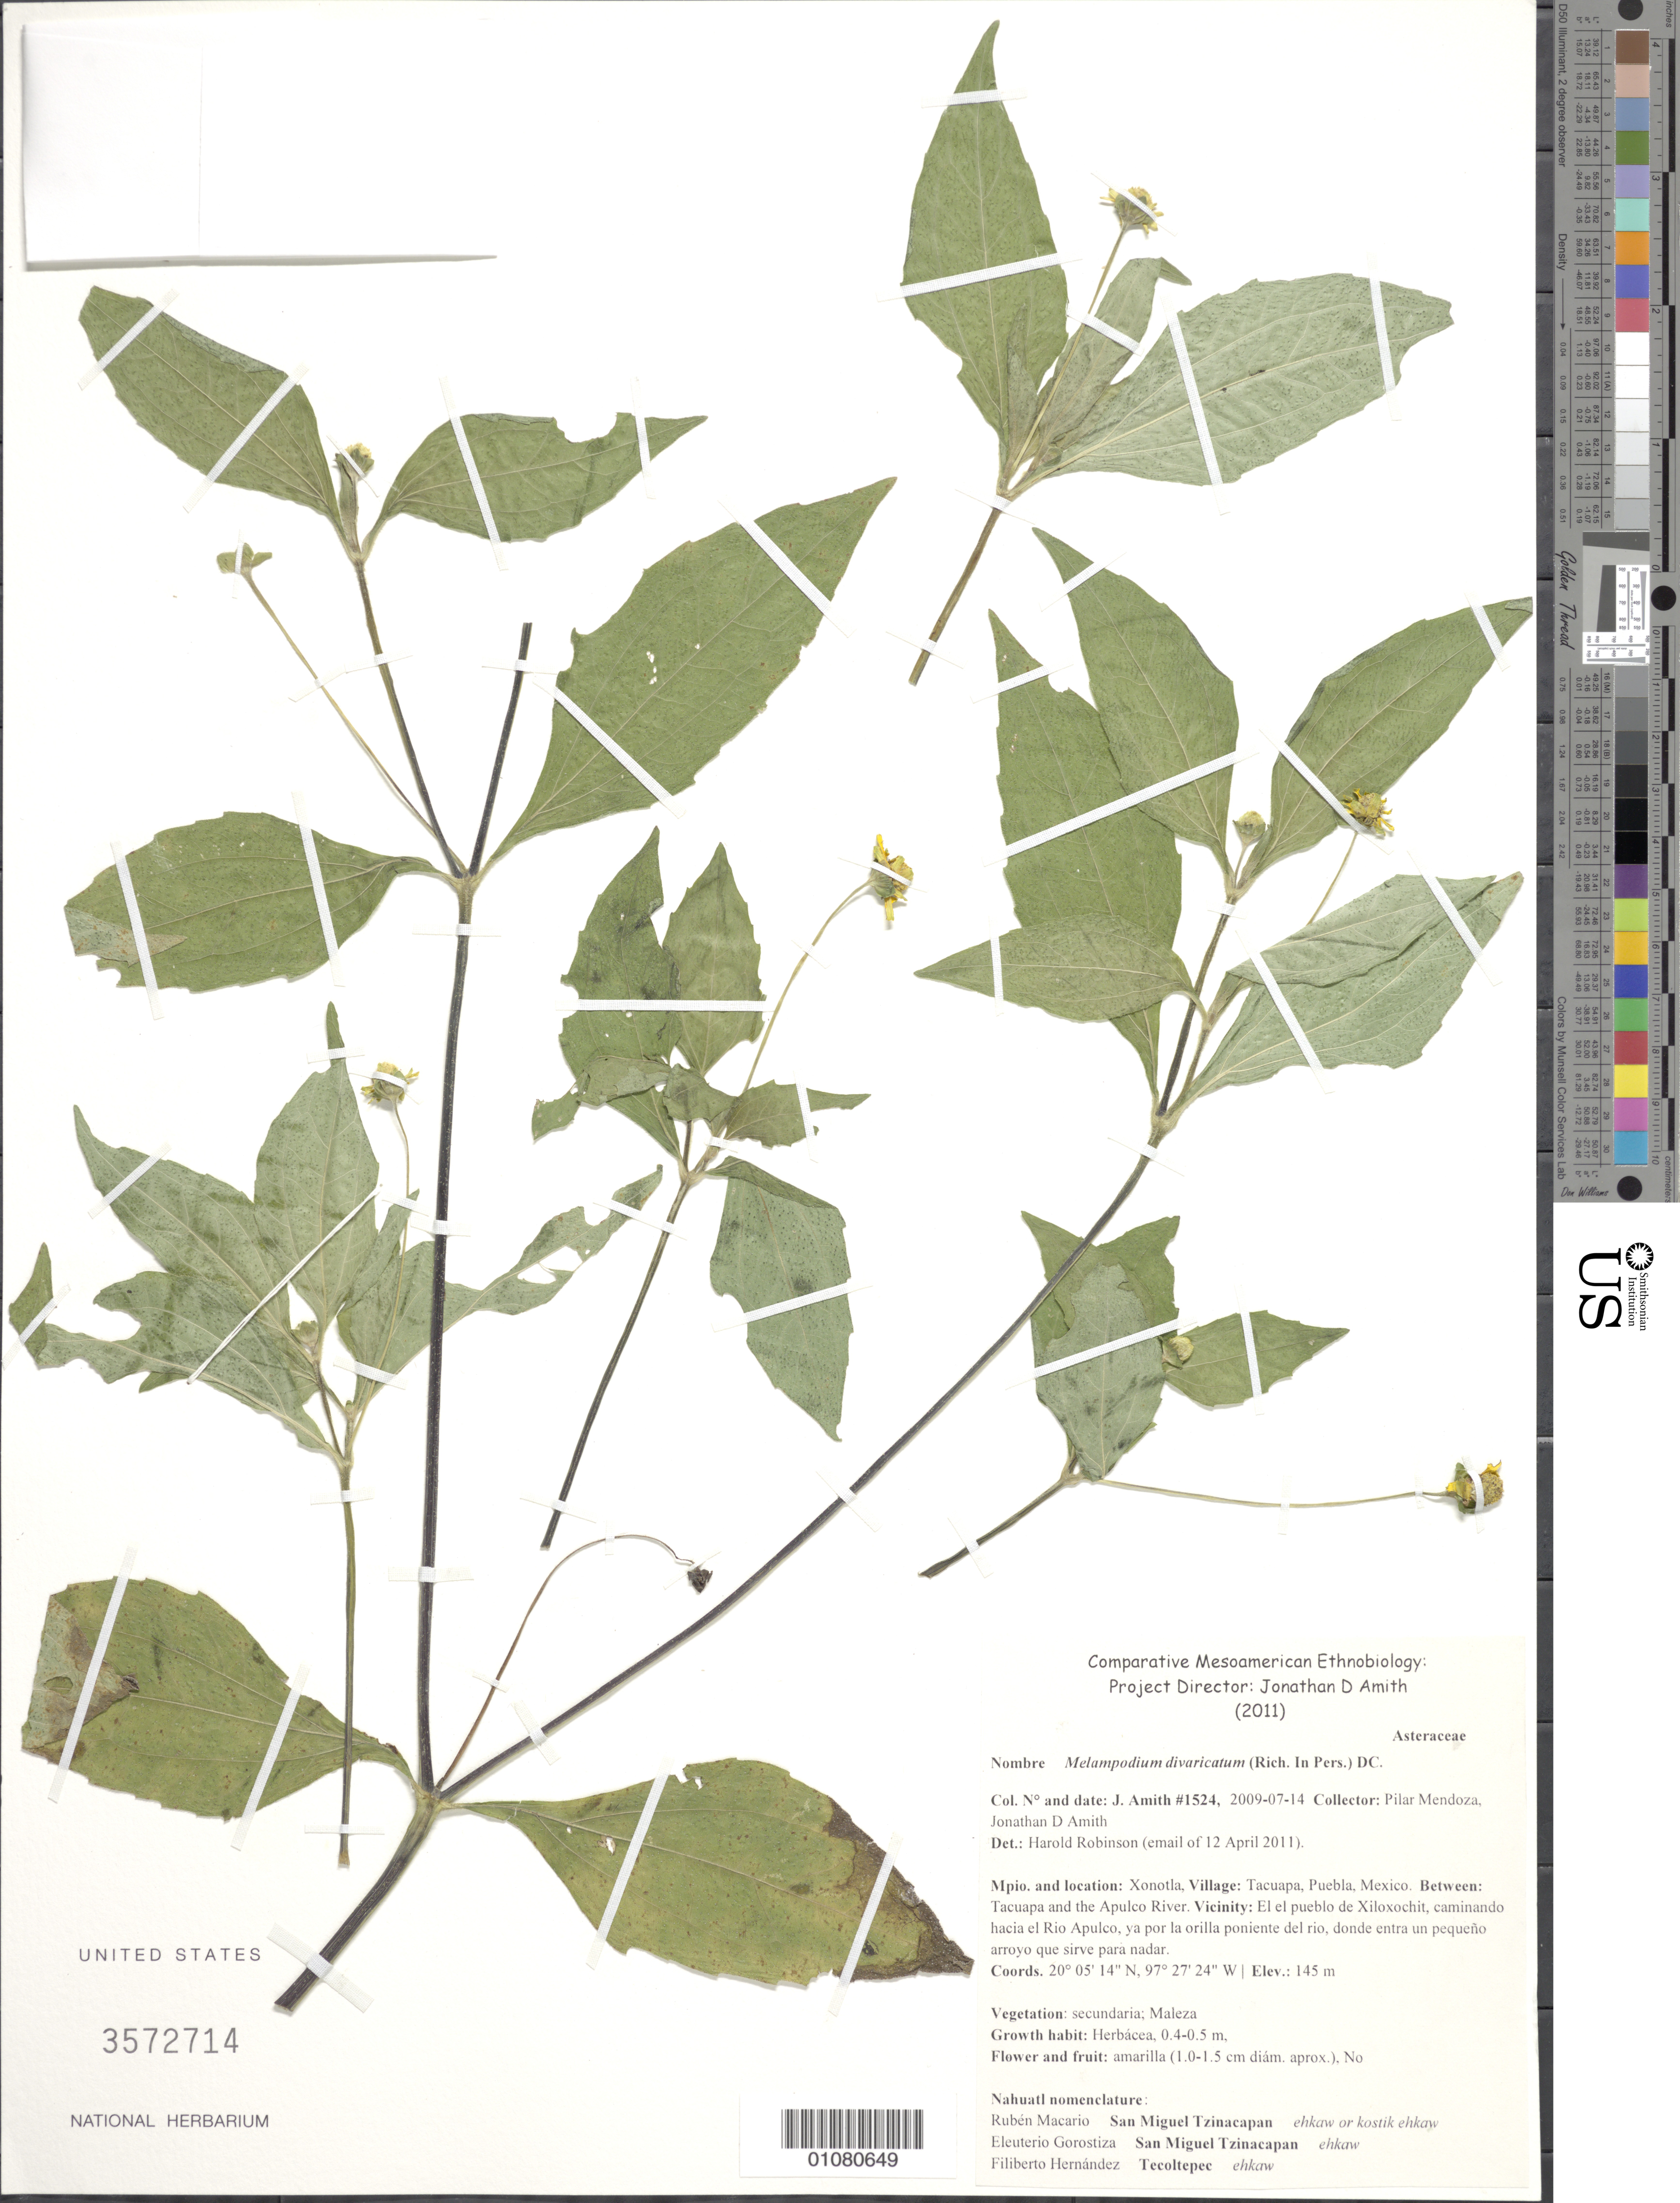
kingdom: Plantae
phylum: Tracheophyta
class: Magnoliopsida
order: Asterales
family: Asteraceae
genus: Melampodium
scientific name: Melampodium divaricatum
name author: (Rich.) DC.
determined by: Robinson, Harold E., (US)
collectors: J. D. Amith & P. Mendoza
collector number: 1524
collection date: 2009-07-14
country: Mexico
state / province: Puebla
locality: Tacuapa, Xonotla, between Tacuapa and the Apulco River. Vic el pueblo de Xiloxochit, caminando hacia el Rio Apulco, ya por la orilla pniente de rio, donde entra un pequeno arroyo que sirve para nadar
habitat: Vegetation secundaria, maleza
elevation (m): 145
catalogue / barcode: US 3572714